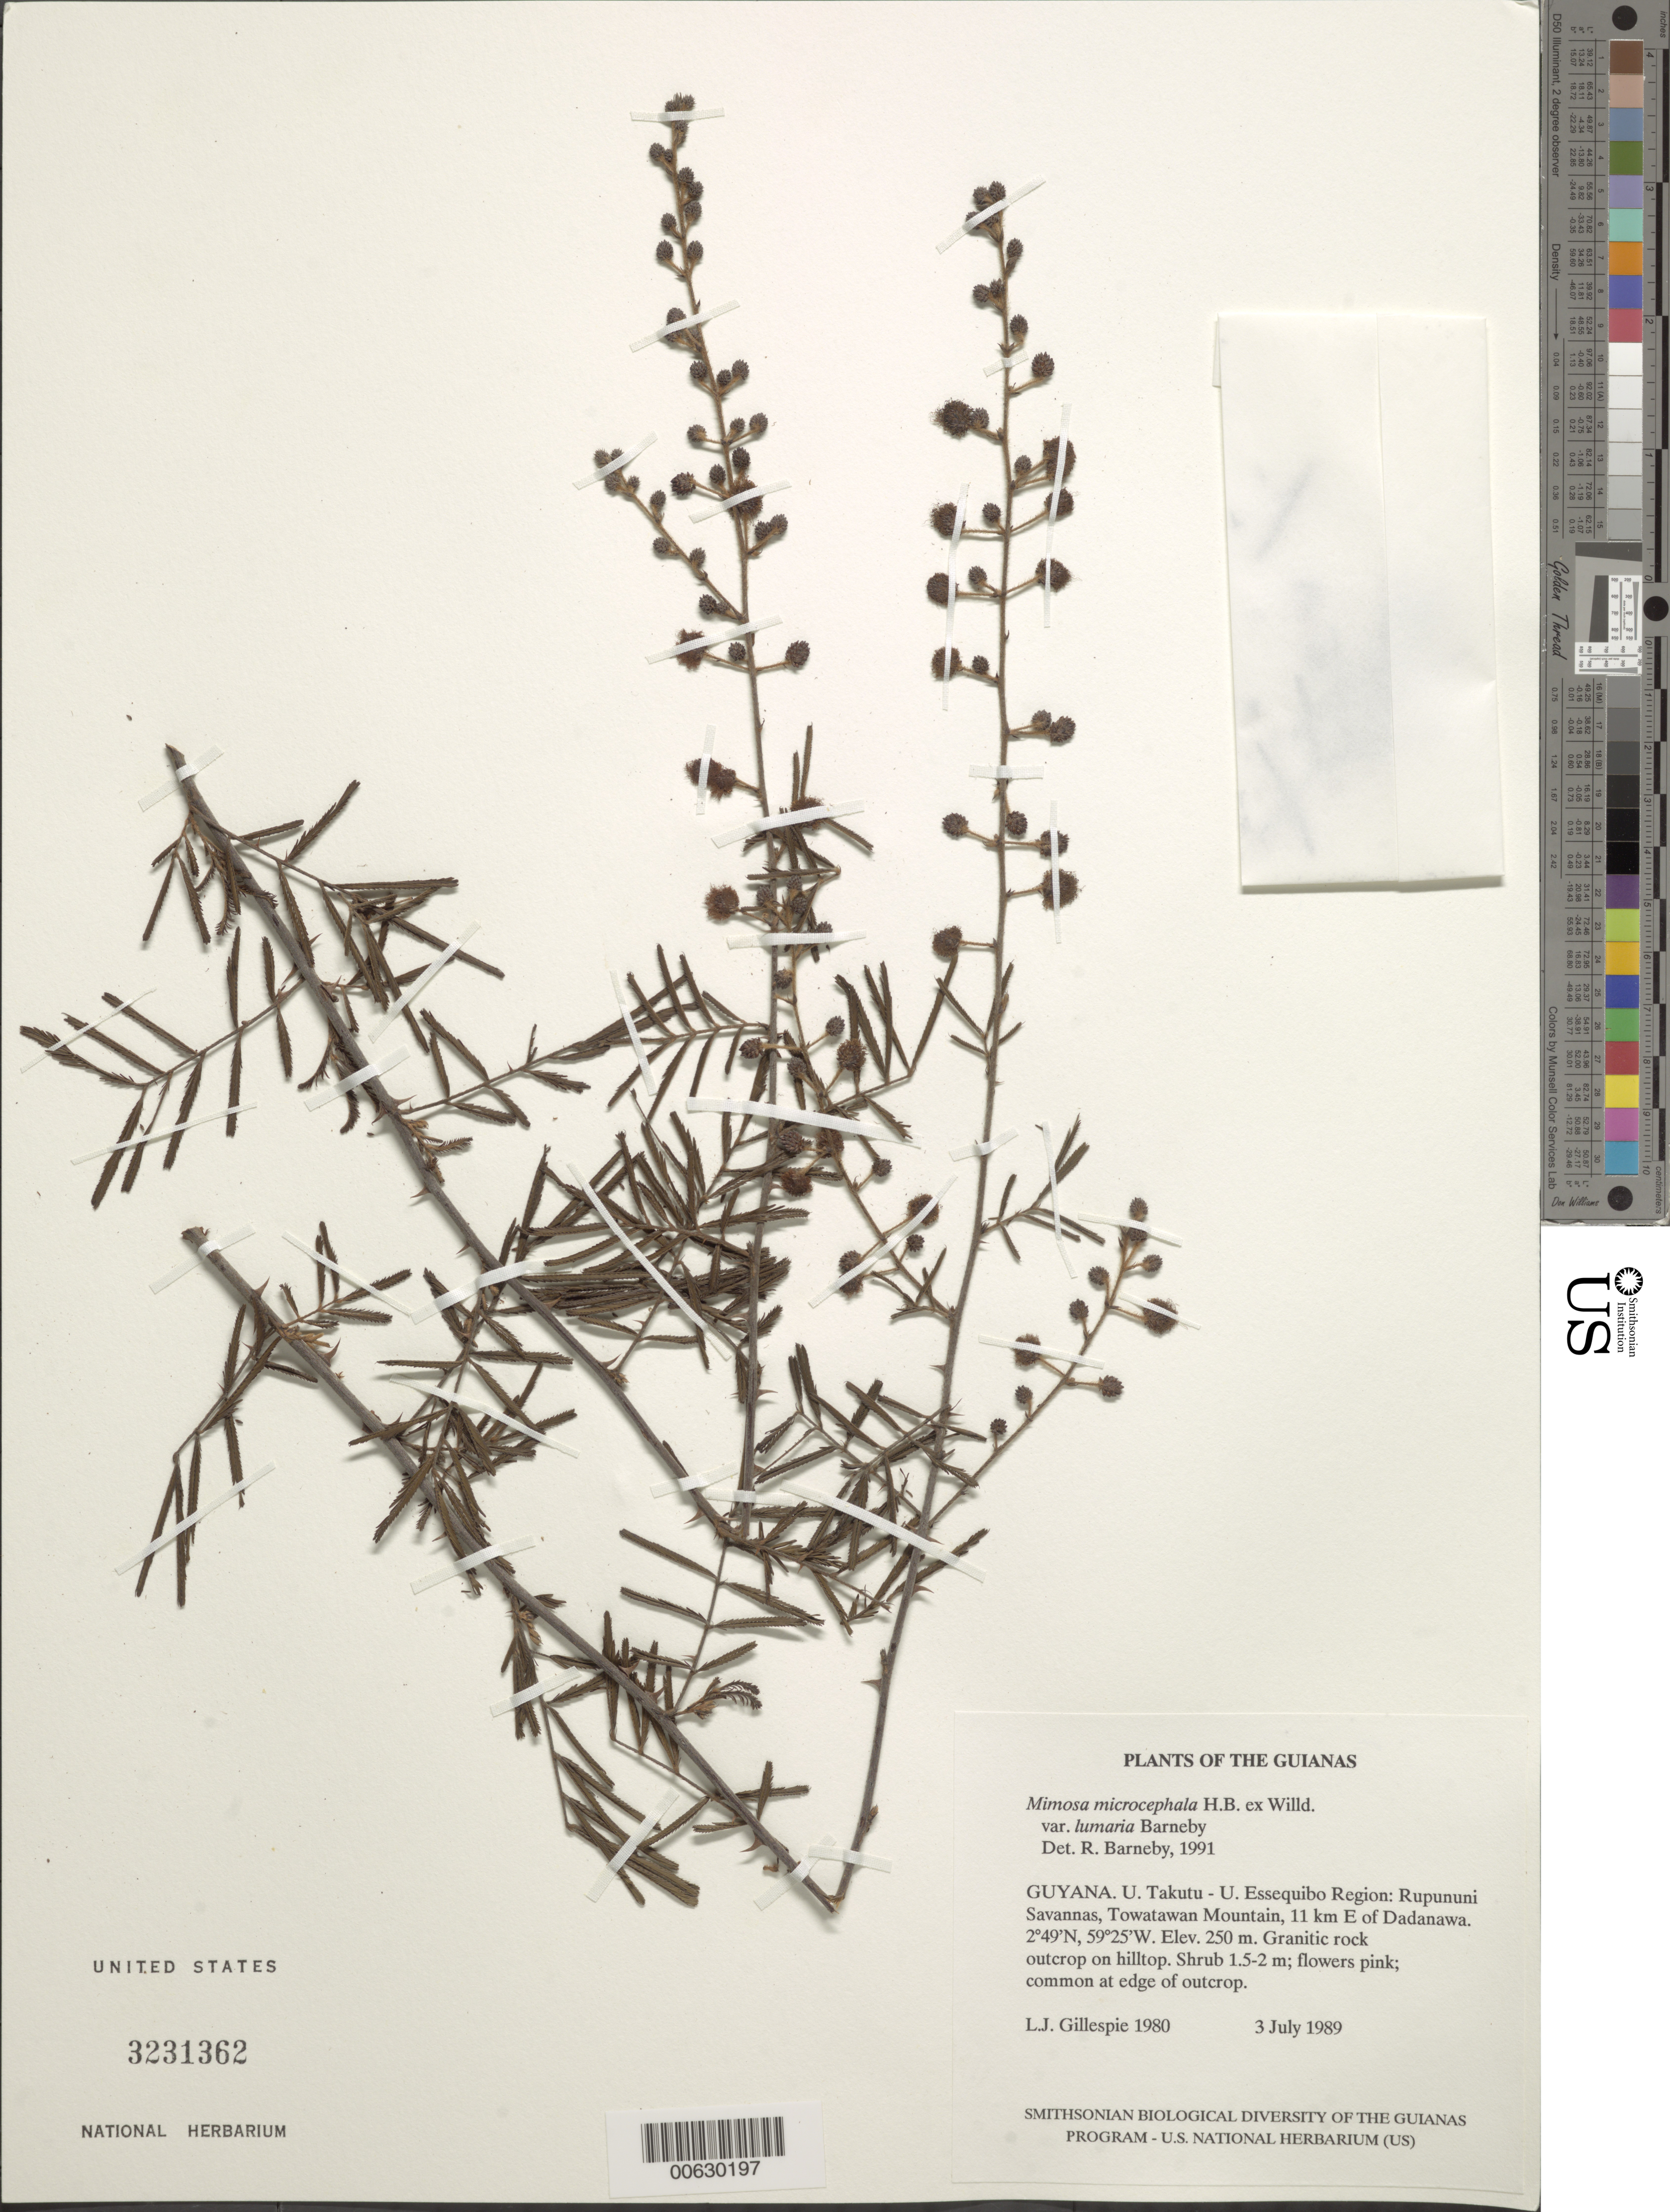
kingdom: Plantae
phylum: Tracheophyta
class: Magnoliopsida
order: Fabales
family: Fabaceae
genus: Mimosa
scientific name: Mimosa microcephala var. lumaria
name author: Barneby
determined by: Barneby, Rupert C., (NY)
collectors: L. J. Gillespie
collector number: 1980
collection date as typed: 3 July 1989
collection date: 1989-07-03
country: Guyana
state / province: U. Takutu-U. Essequibo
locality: Rupununi Savanna, Towatawan Mt, 11 km E of Dadanawa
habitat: Granitic rock outcrop on hilltop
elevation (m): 250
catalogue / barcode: US 3231362